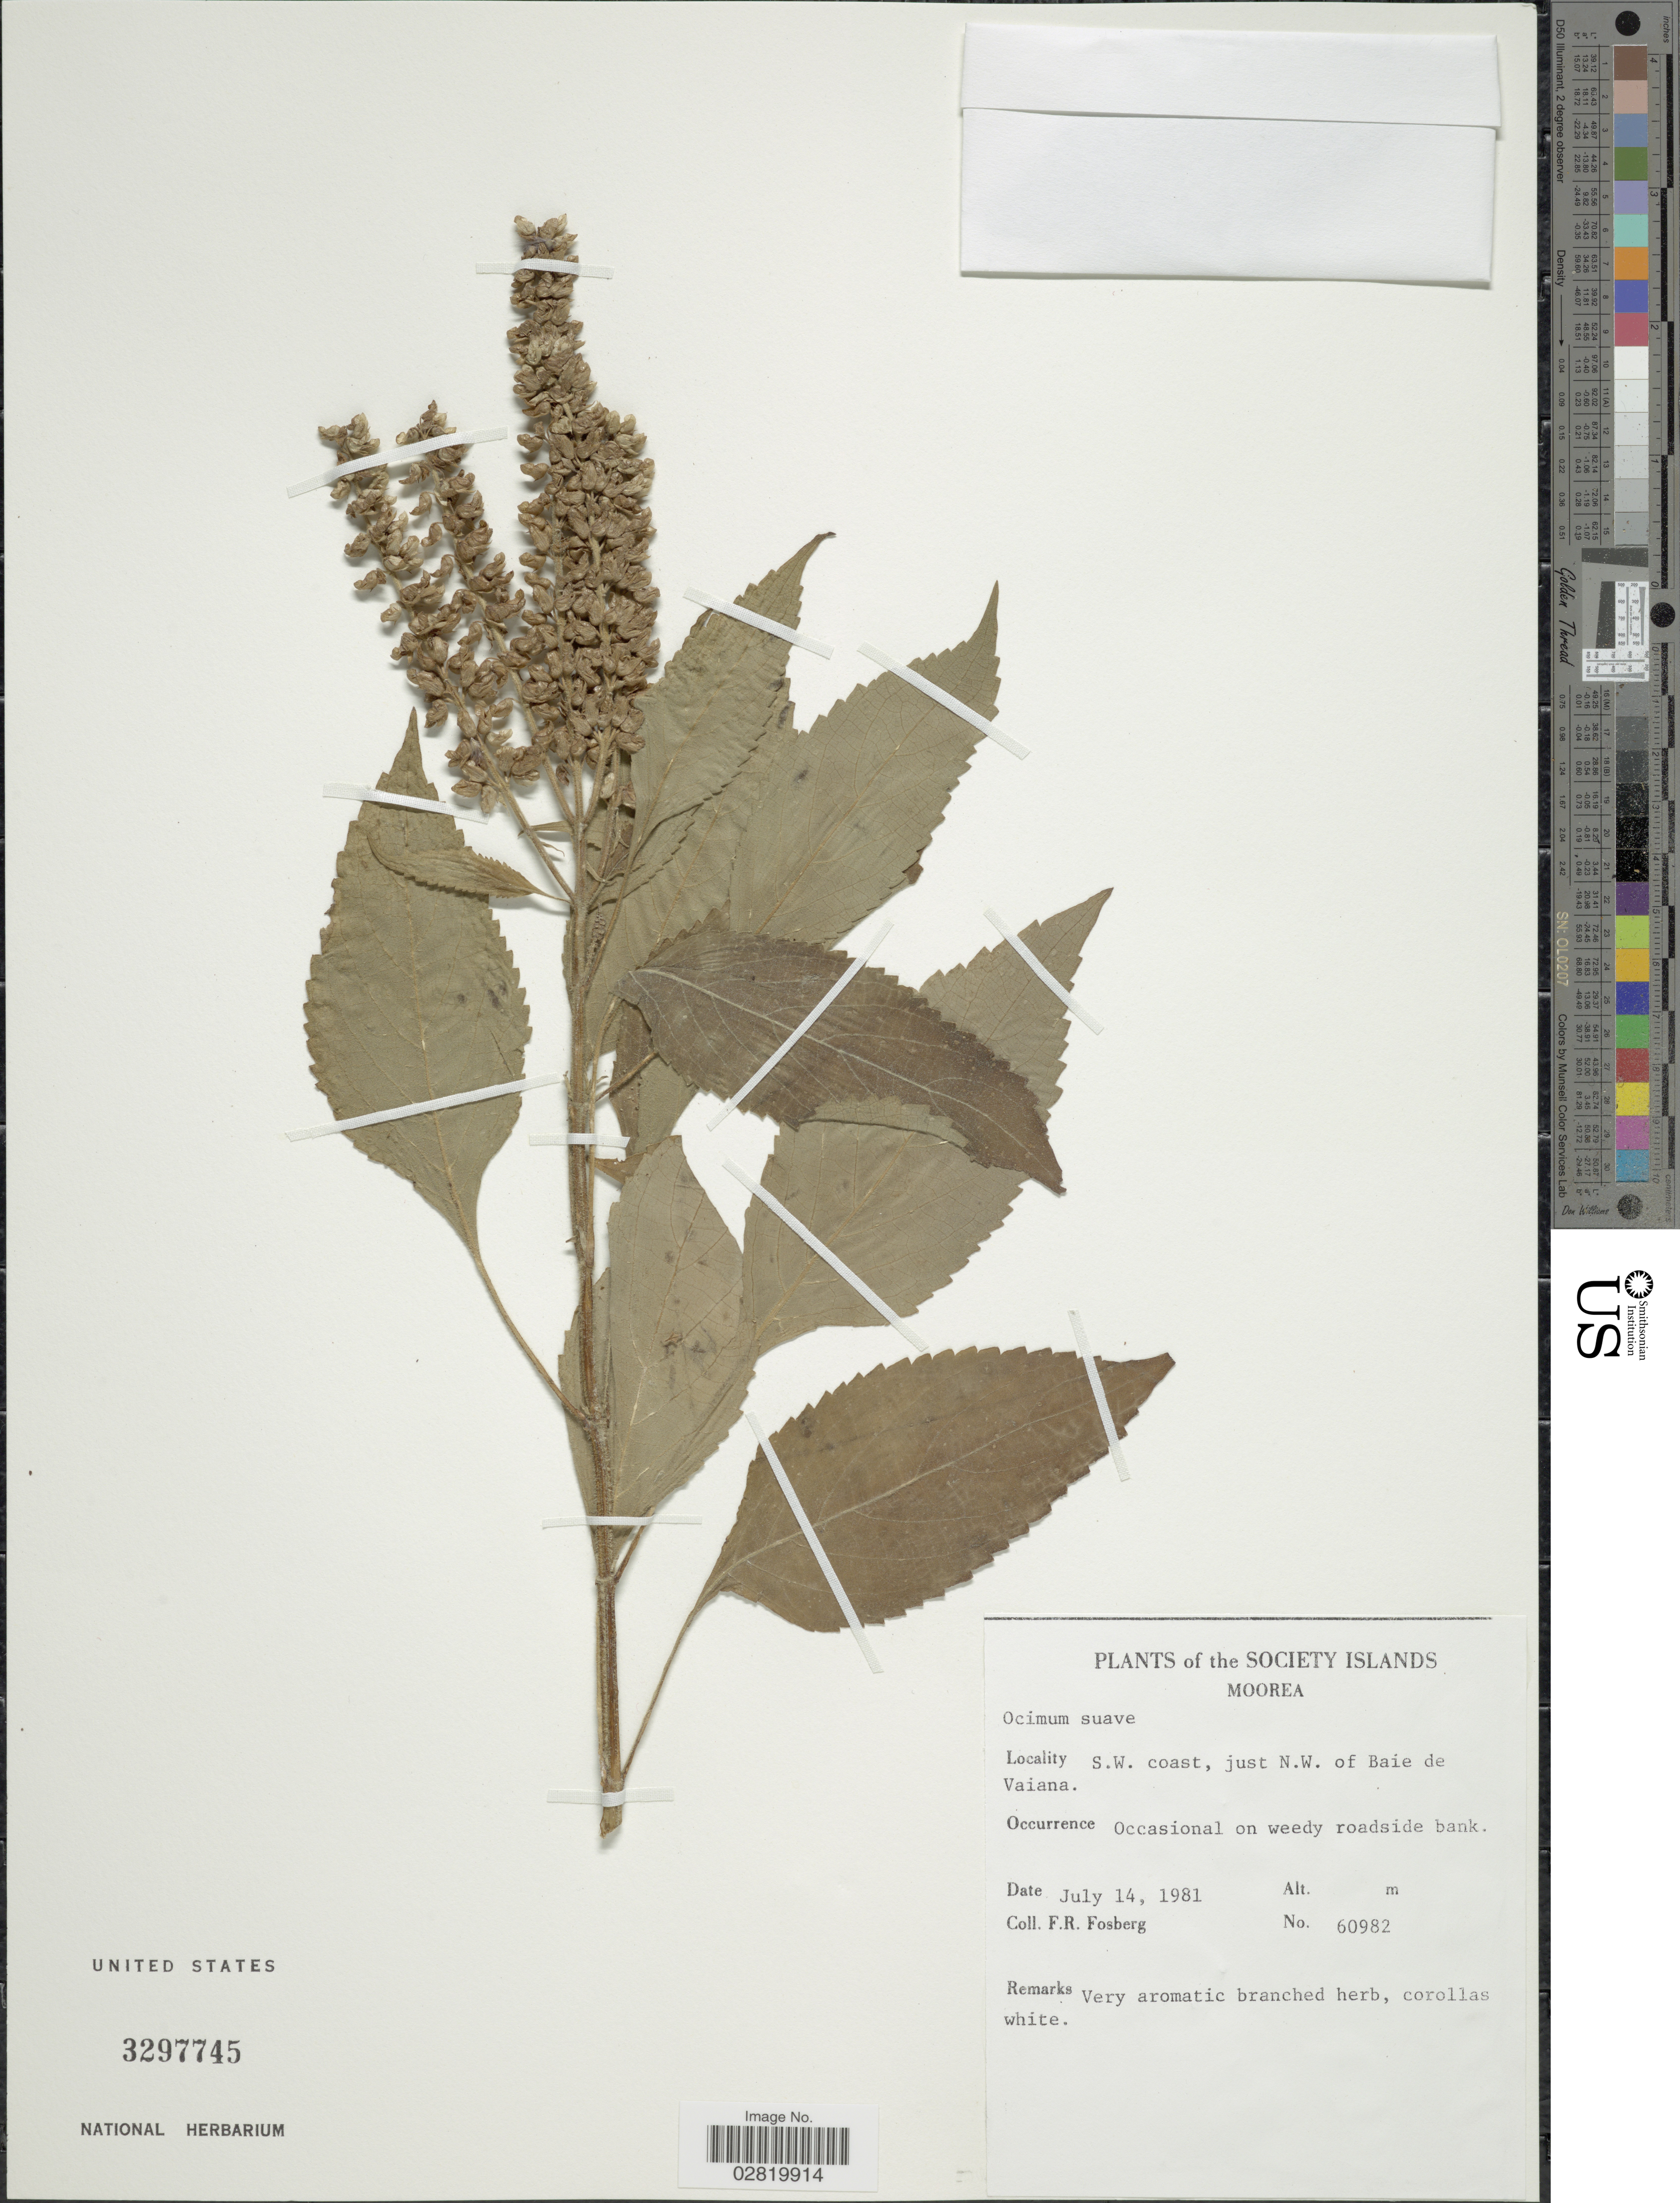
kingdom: Plantae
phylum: Tracheophyta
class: Magnoliopsida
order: Lamiales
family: Lamiaceae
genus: Ocimum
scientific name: Ocimum suave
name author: Willd.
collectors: F. R. Fosberg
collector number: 60982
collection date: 1981-07-14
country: French Polynesia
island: Moorea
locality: The Society Islands, Moorea, S.W. coast, just N.W. of Baie de Vaiana.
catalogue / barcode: US 3297745